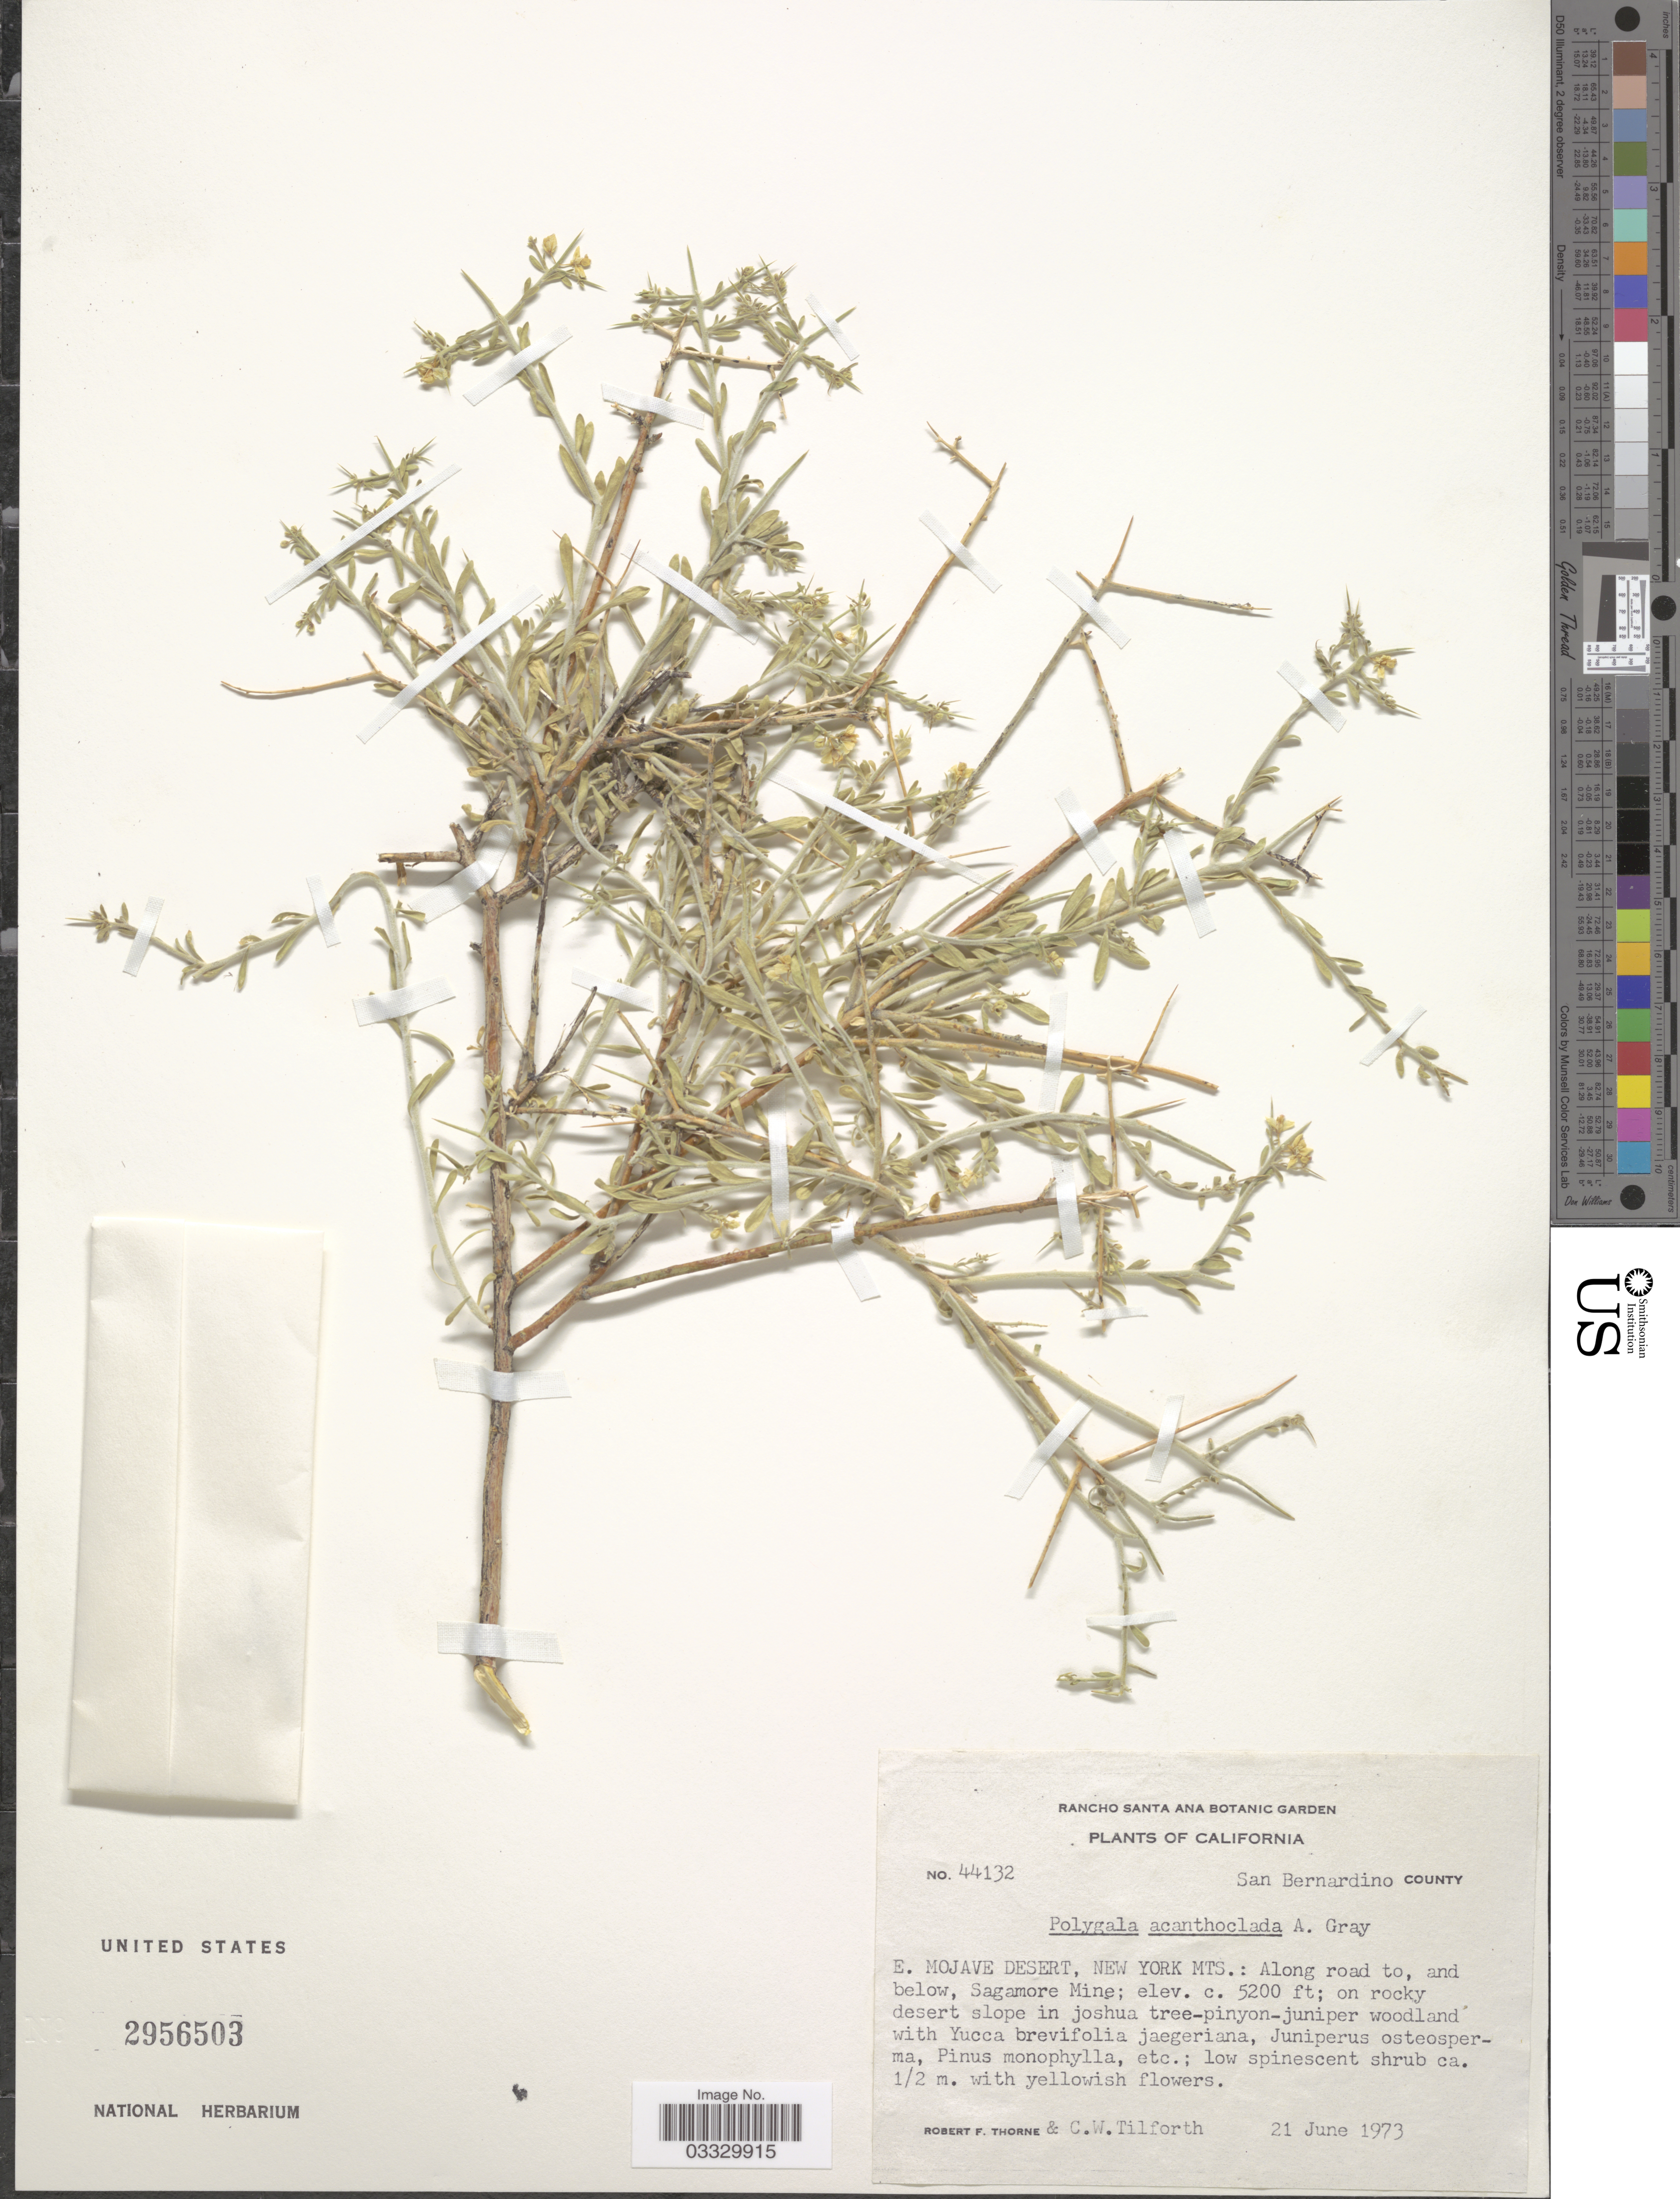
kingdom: Plantae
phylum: Tracheophyta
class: Magnoliopsida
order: Fabales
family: Polygalaceae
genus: Rhinotropis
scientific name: Rhinotropis acanthoclada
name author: (A. Gray) J.R. Abbott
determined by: Strong, Mark T., (BOT), Smithsonian Institution - National Museum of Natural History (UNITED STATES)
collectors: R. F. Thorne & C. Tilforth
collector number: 44132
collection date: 1973-06-21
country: United States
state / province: California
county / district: San Bernardino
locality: San Bernardino County. E. Mojave Desert, New York Mts.: Along road to, and below, Sagamore Mine.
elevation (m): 1585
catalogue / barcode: US 2956503